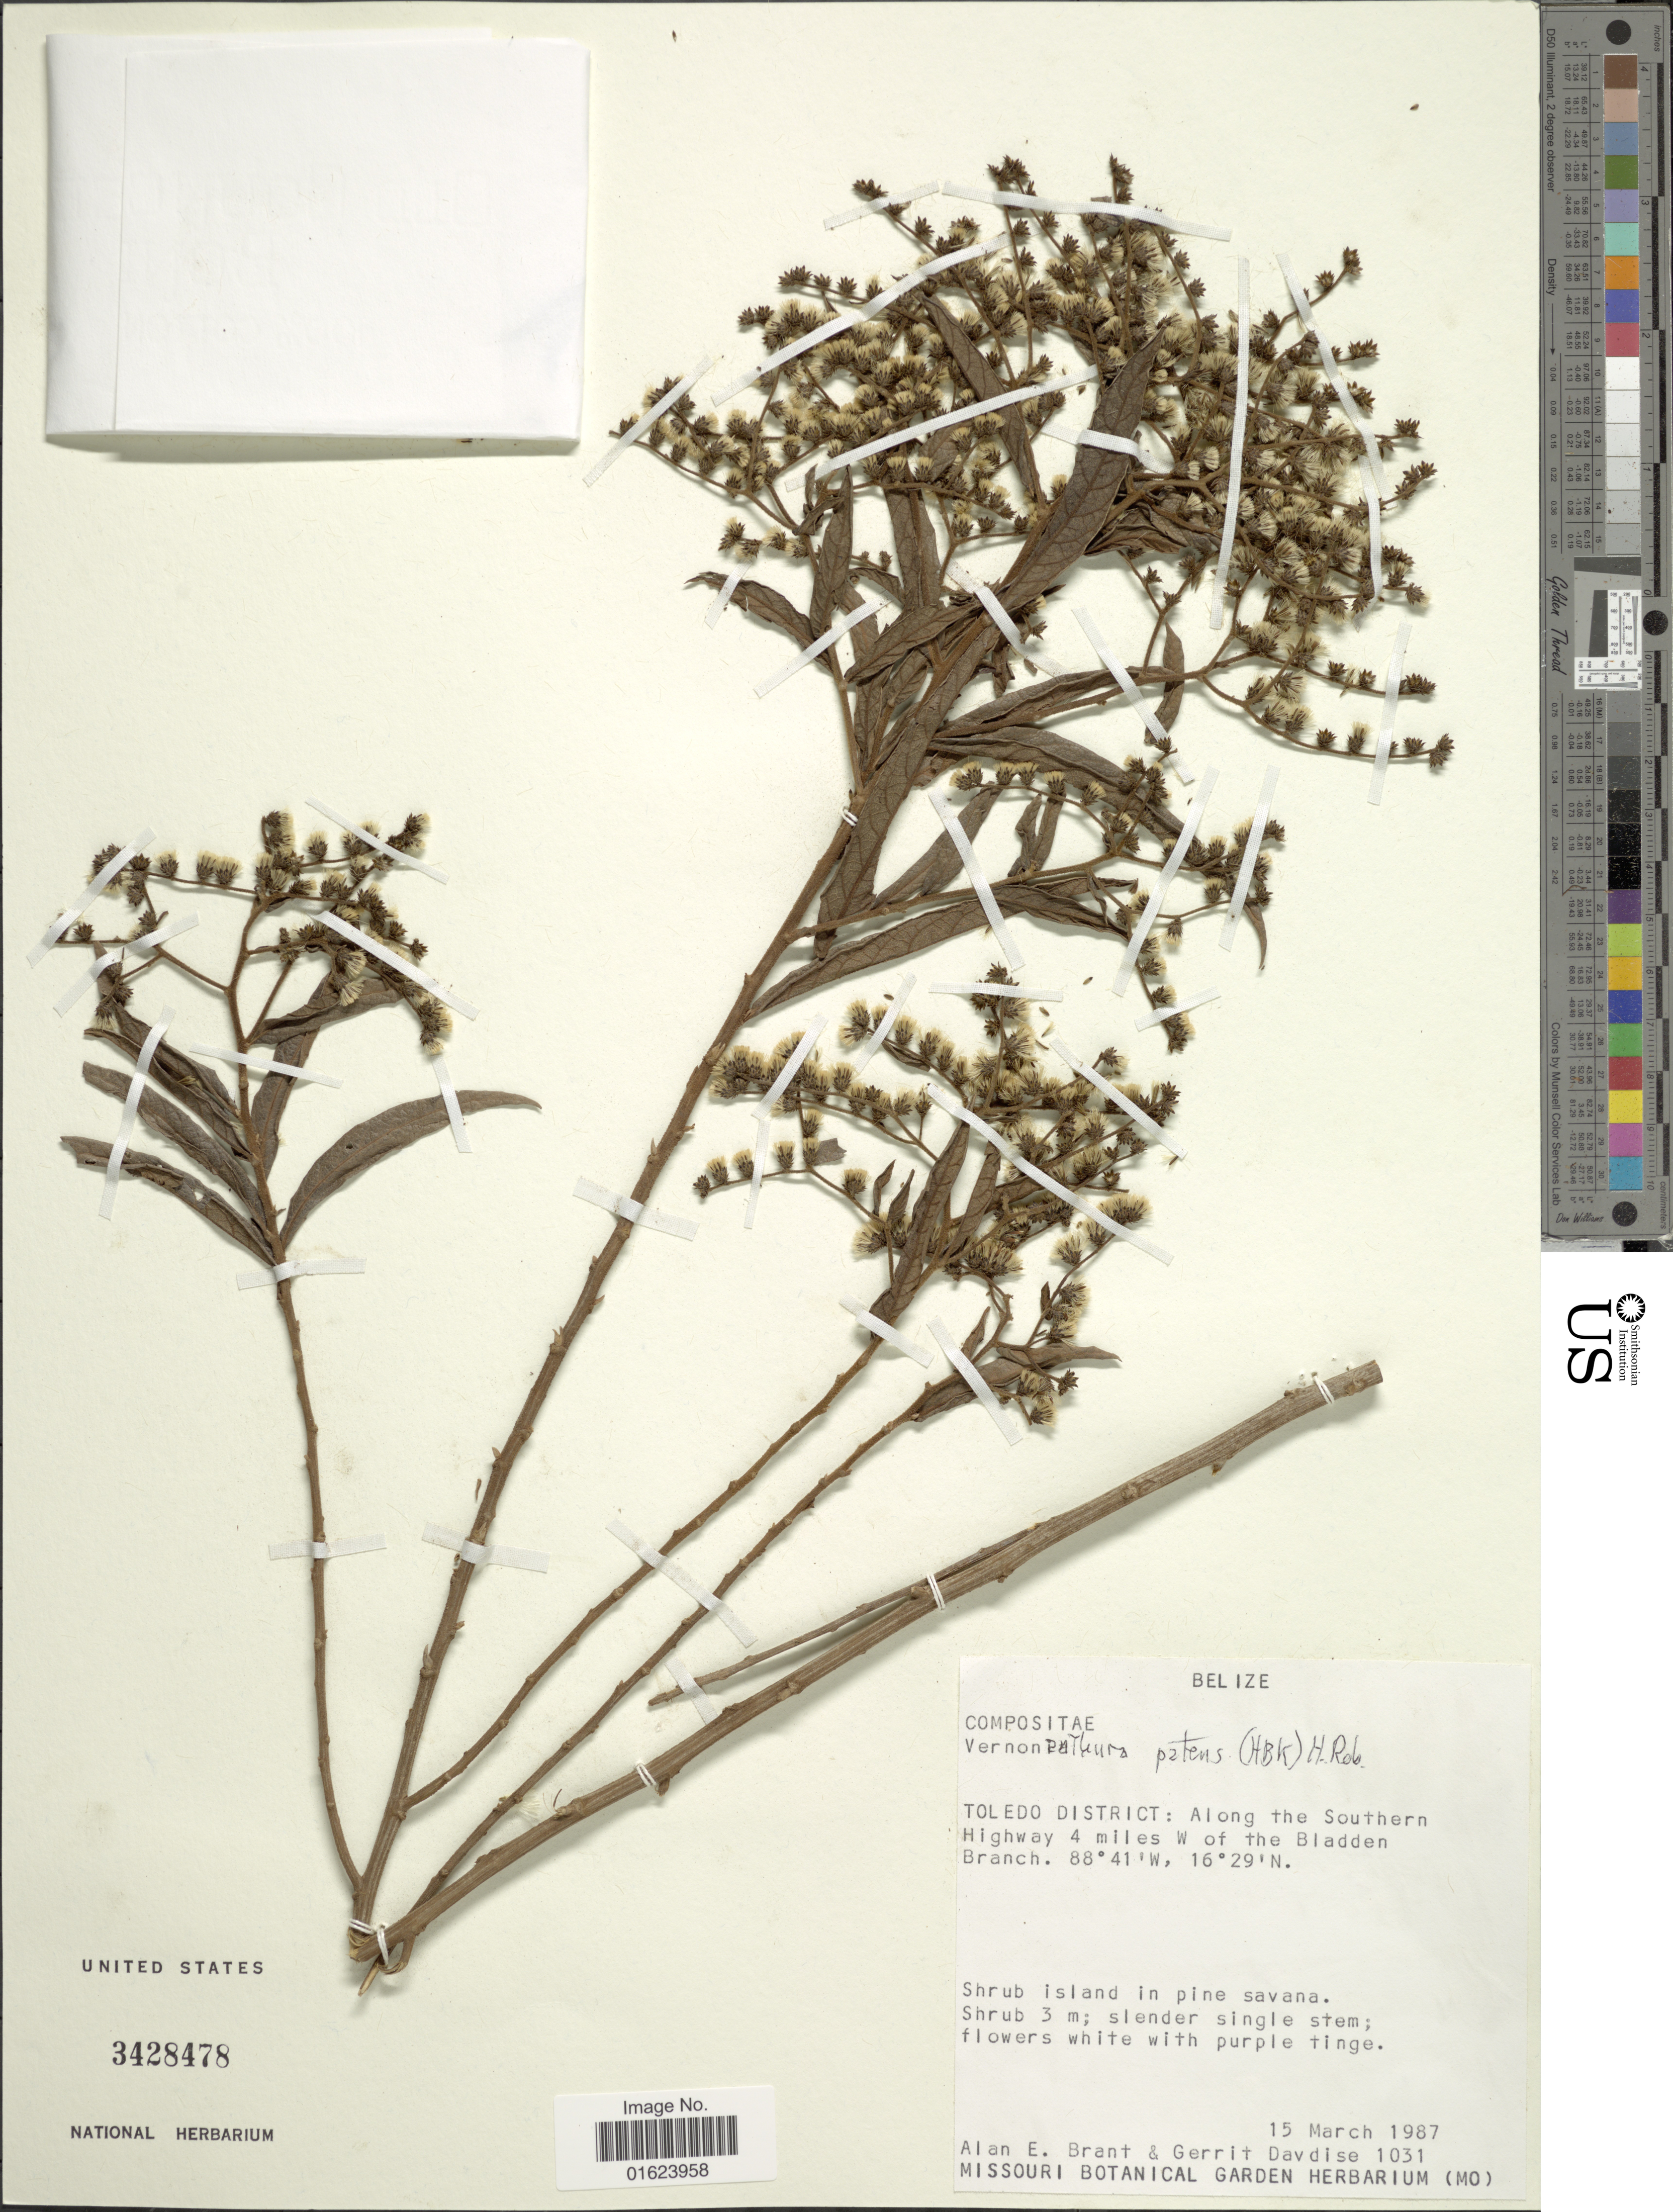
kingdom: Plantae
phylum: Tracheophyta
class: Magnoliopsida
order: Asterales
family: Asteraceae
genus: Vernonanthura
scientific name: Vernonanthura patens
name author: (Kunth) H. Rob.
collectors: A. Brant & G. Davidse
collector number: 1031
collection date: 1987-03-15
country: Belize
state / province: Toledo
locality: Along the Southern Highway 4 miles W of the Bladden Branch.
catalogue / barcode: US 3428478